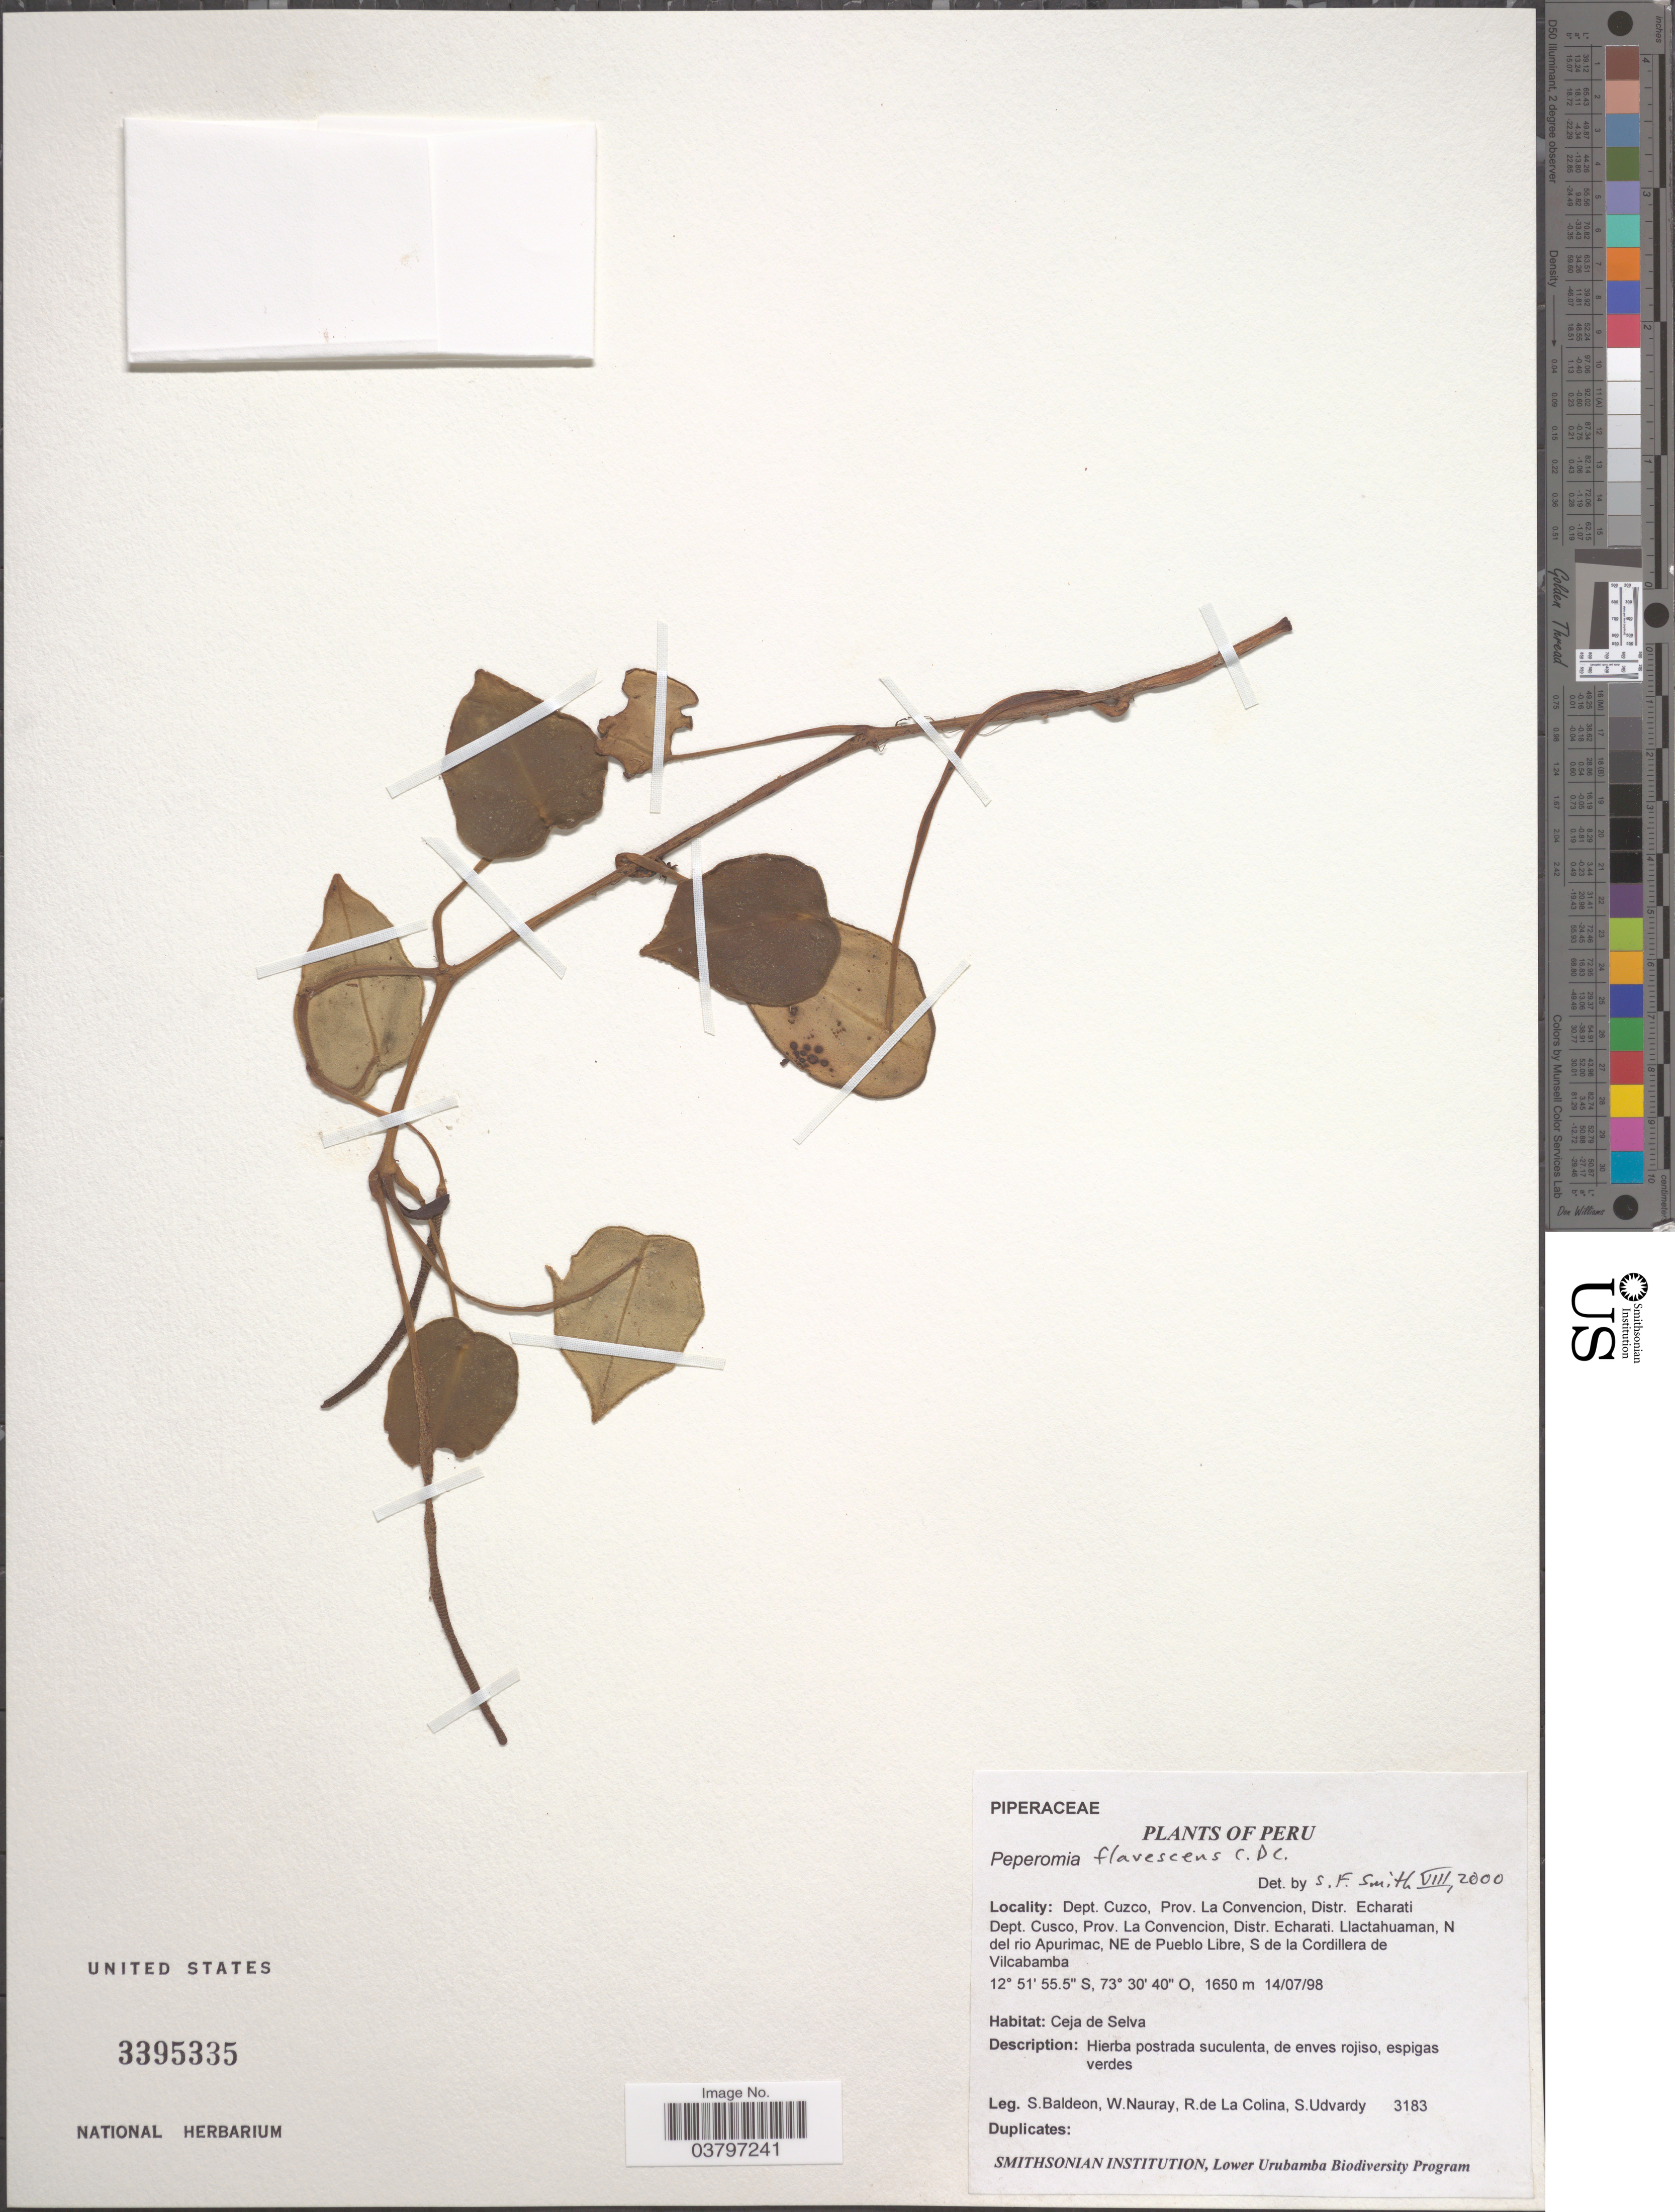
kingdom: Plantae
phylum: Tracheophyta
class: Magnoliopsida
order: Piperales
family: Piperaceae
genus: Peperomia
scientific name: Peperomia flavescens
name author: C. DC.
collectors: S. Baldeon, W. Nauray, R. de La Colina & S. Udvardy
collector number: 3183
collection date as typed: Transcribed d/m/y: 14/7/98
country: Peru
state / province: Cusco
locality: Dept. Cuzco, Prov. La Convencion, Distr. Echarati. Llactahuaman, N del rio Apurimac, NE de Pueblo Libre, S de la Cordillera de Vilcabamba. Ceja de Selva.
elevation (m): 1650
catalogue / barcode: US 3395335